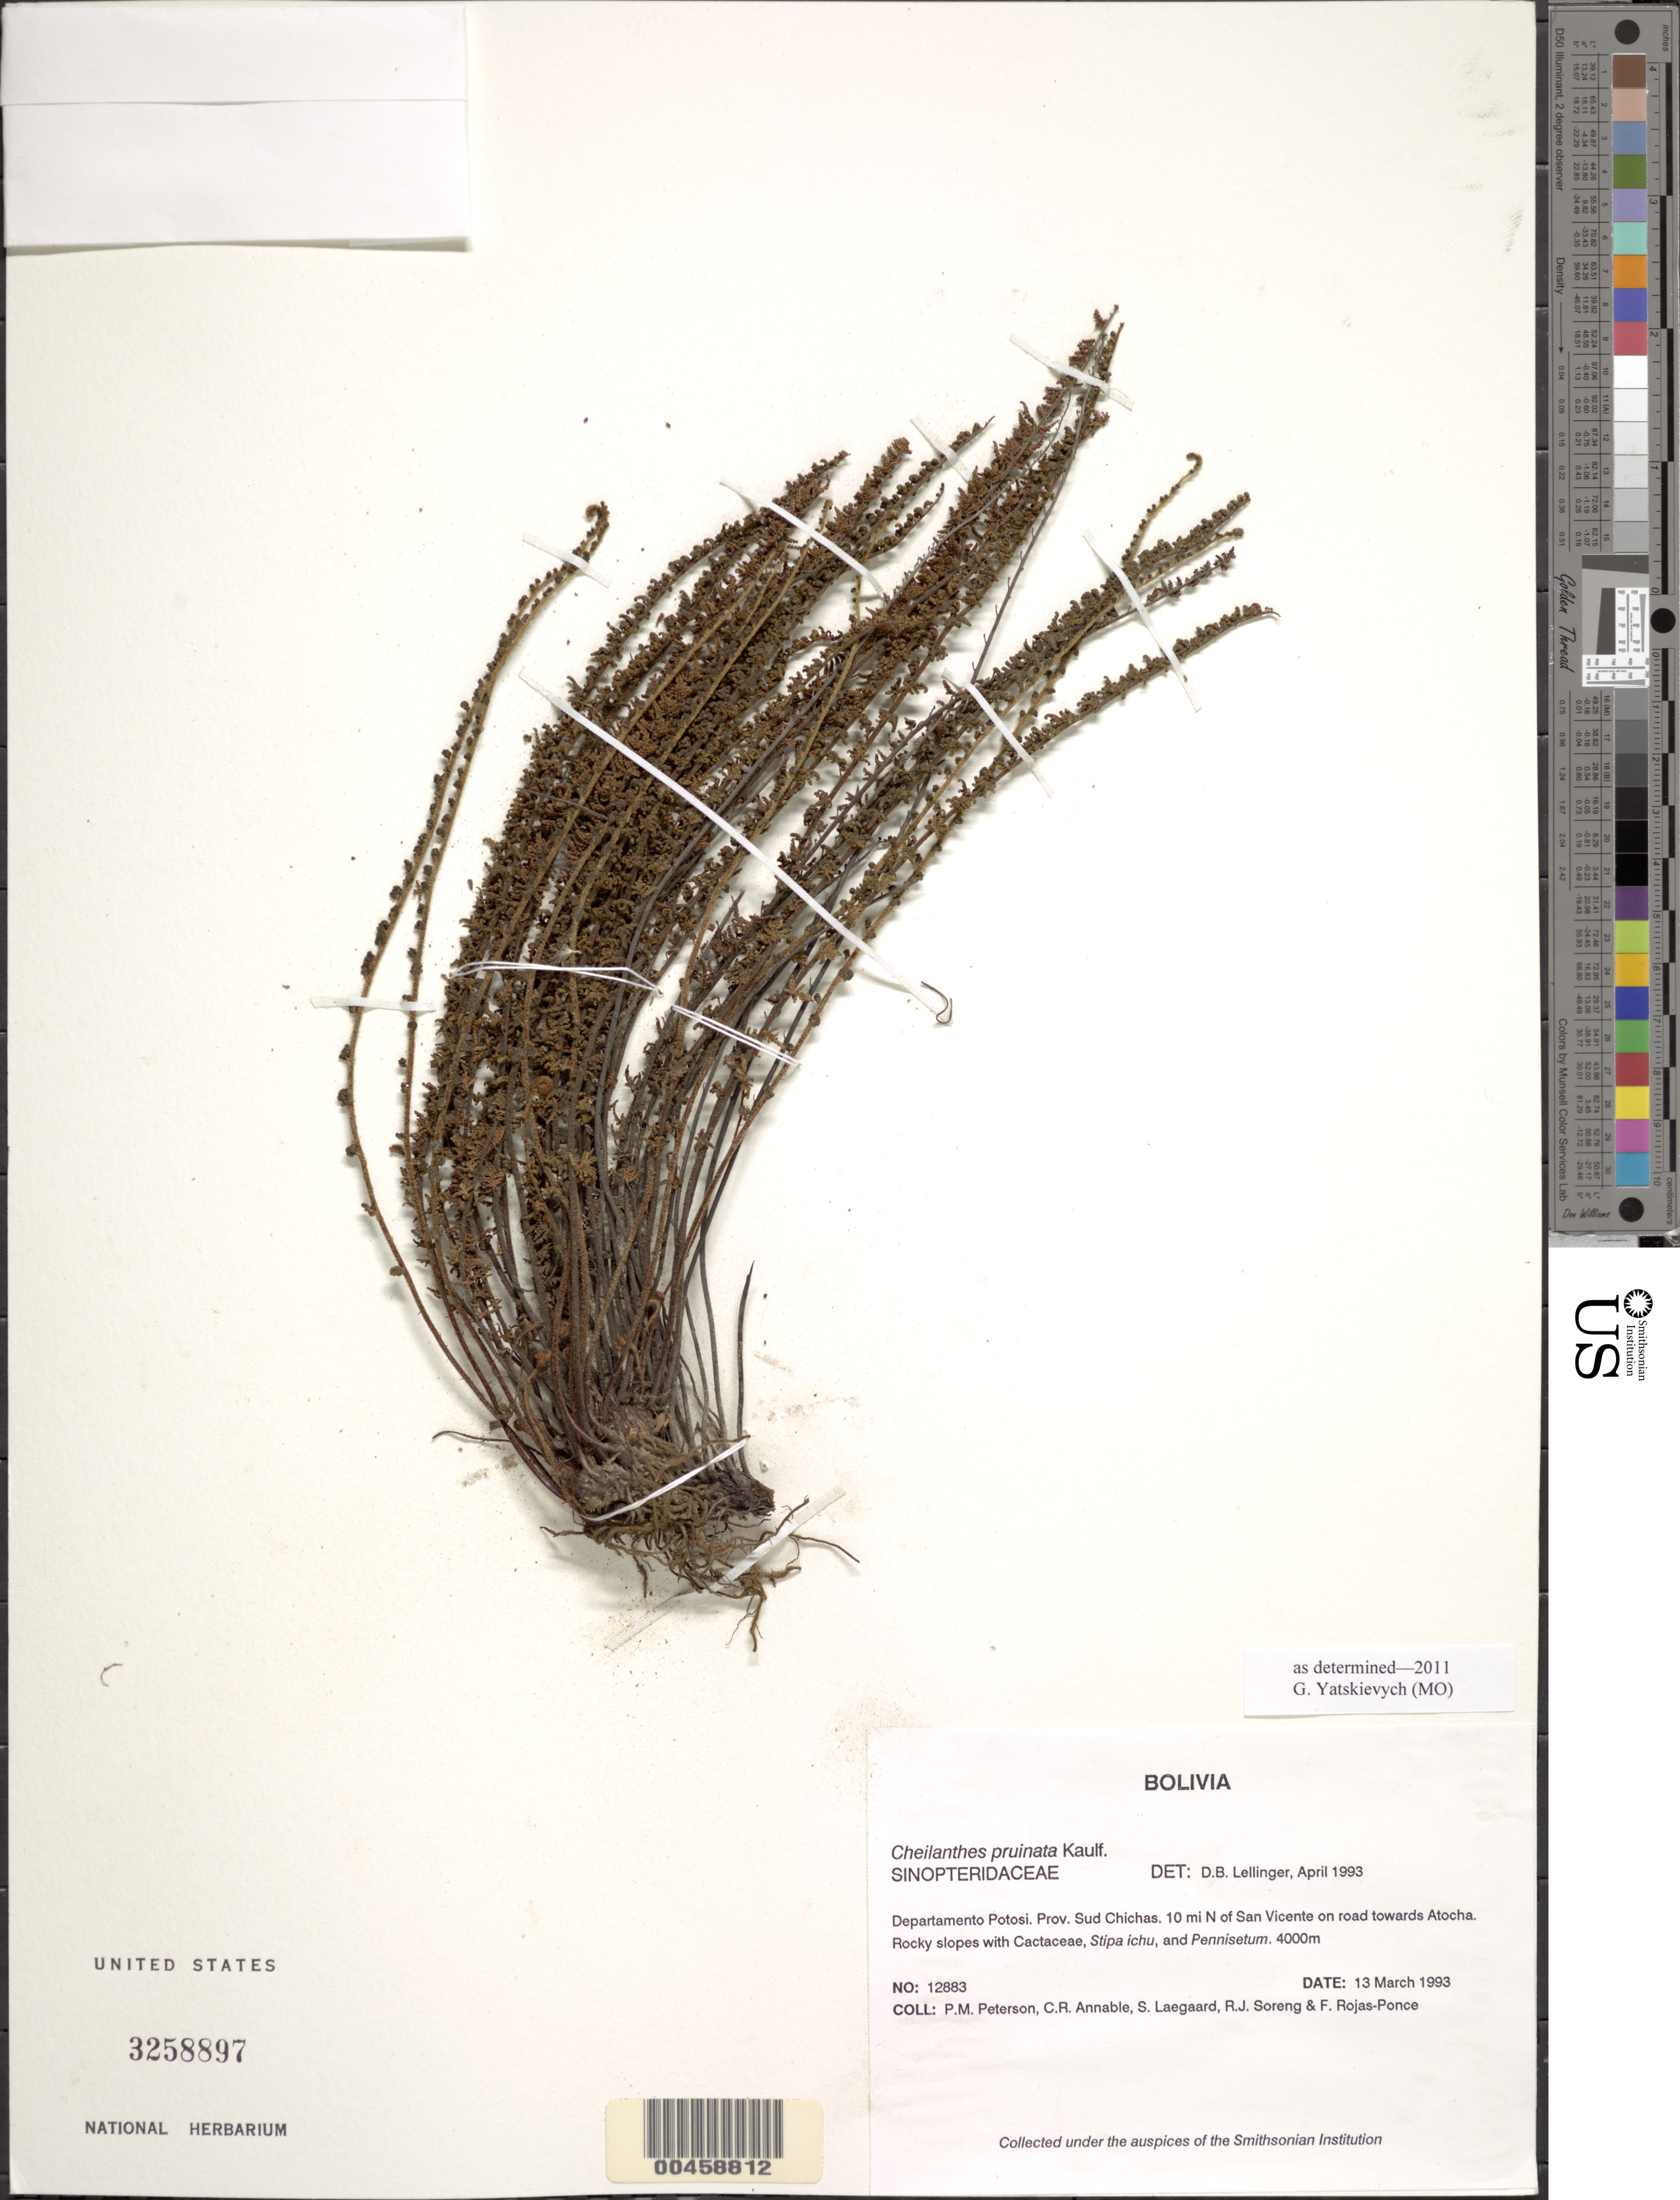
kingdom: Plantae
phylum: Tracheophyta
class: Polypodiopsida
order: Polypodiales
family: Pteridaceae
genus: Cheilanthes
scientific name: Cheilanthes pruinata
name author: Kaulf.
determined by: Lellinger, David B., (BOT), Smithsonian Institution - National Museum of Natural History (UNITED STATES)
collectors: P. M. Peterson, C. R. Annable, S. Lægaard, R. J. Soreng & F. Rojas-Ponce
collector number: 12883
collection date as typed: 13 Mar 1993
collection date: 1993-03-13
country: Bolivia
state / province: Potosí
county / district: Sud Chichas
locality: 10 mi N of San Vicente on road towards Atocha.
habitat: Rocky slopes with Cactaceae, Stipa ichu, and Pennisetum.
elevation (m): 4000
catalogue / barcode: US 3258897